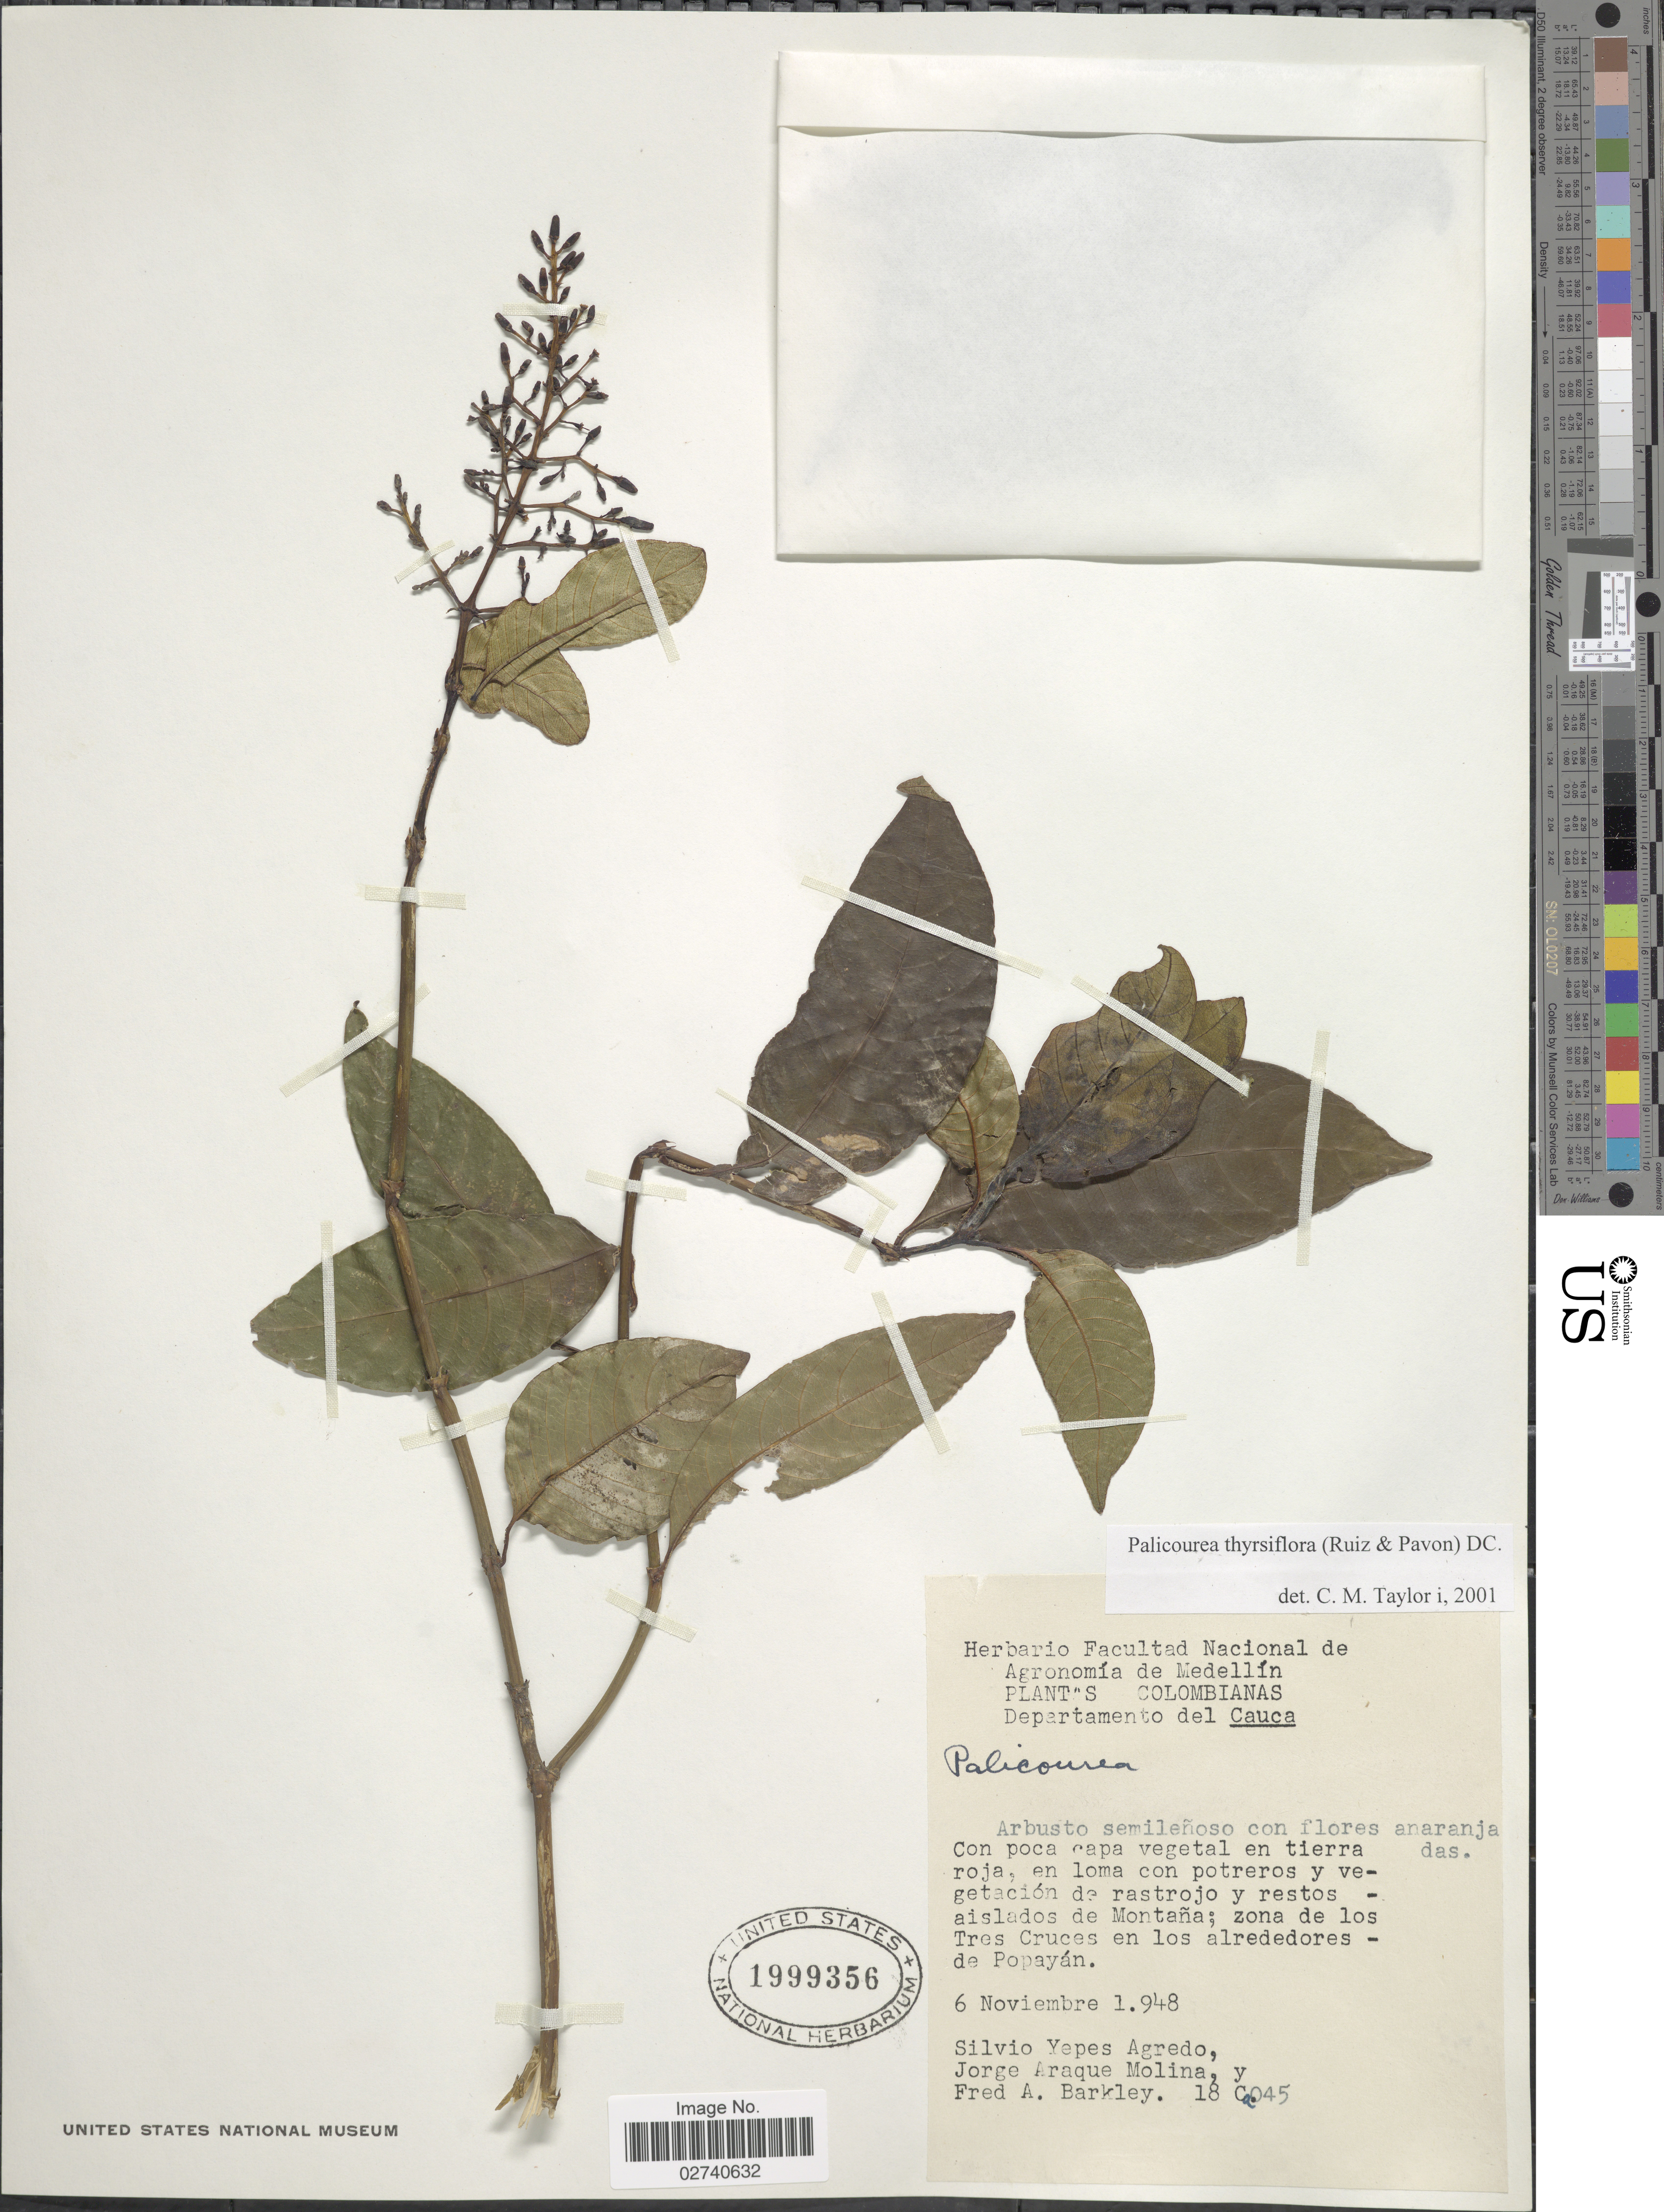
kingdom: Plantae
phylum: Tracheophyta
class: Magnoliopsida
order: Gentianales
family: Rubiaceae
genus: Palicourea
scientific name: Palicourea thyrsiflora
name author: (Ruiz & Pav.) DC.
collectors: S. Yepes-Agredo, J. Araque Molina & F. A. Barkley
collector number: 18 C045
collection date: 1948-11-06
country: Colombia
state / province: Cauca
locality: Aislados de Montana; zona de los Tres Cruces en los alrededores-de Popayan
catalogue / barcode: US 1999356